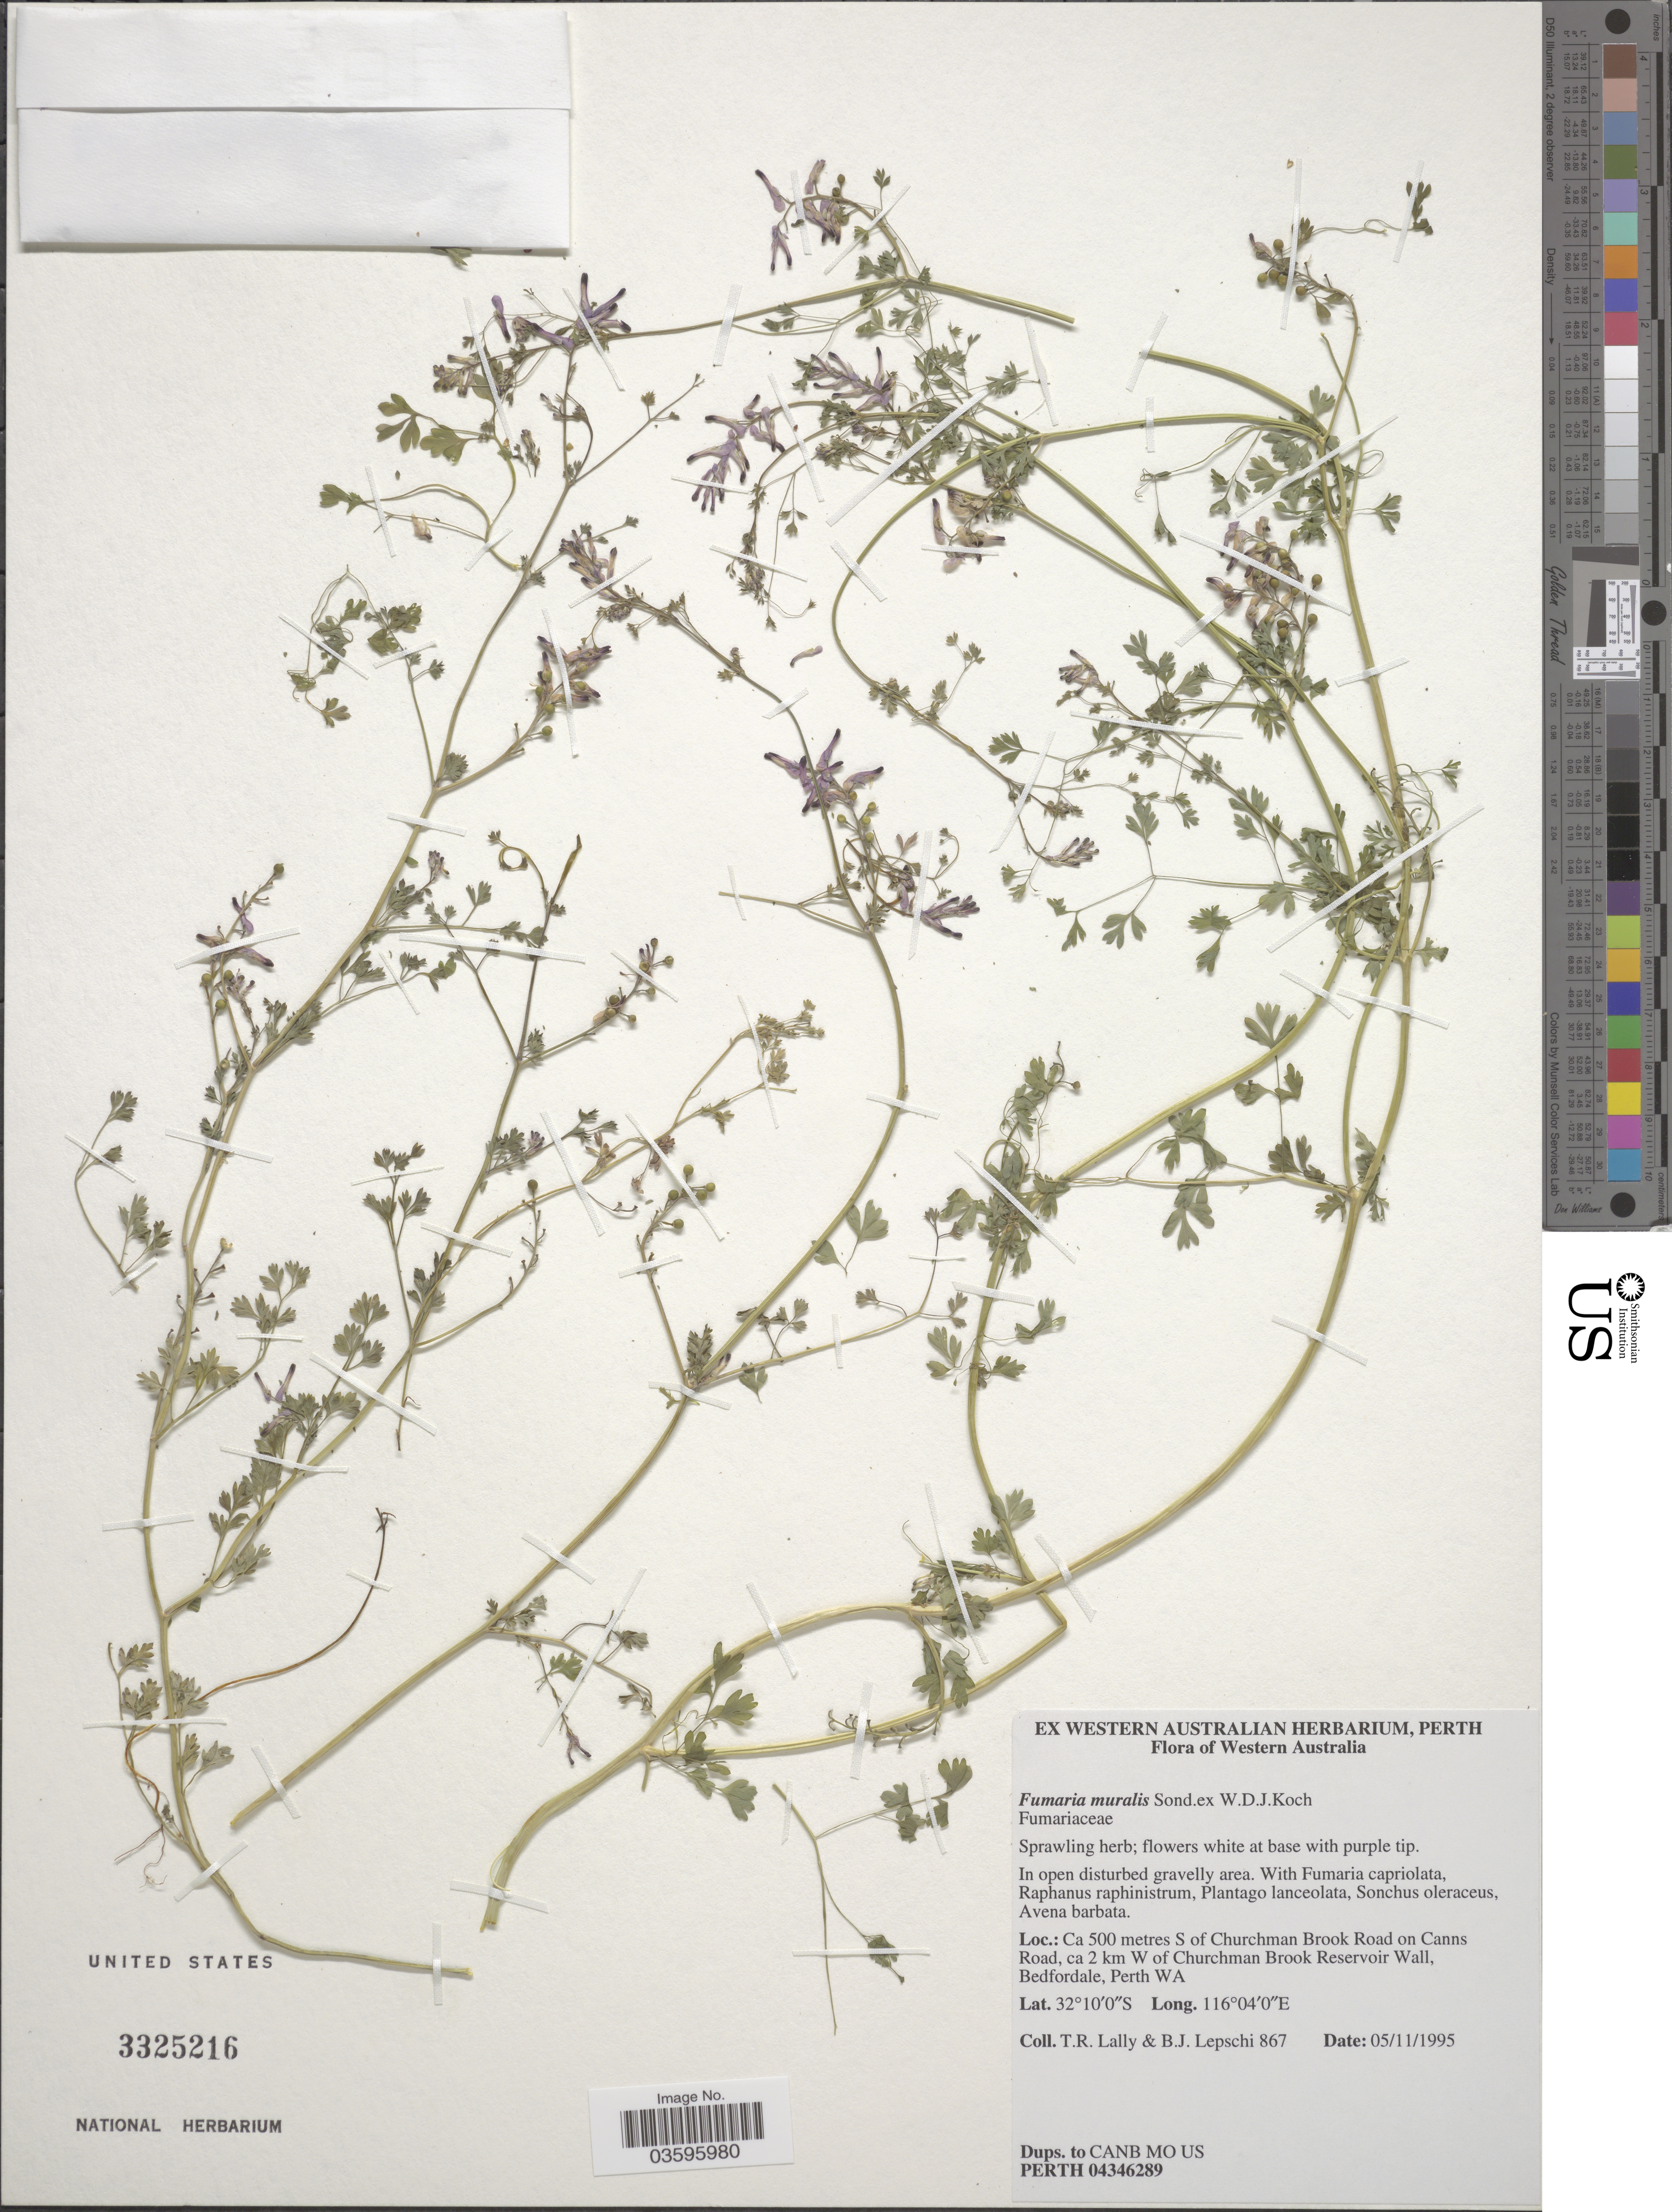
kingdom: Plantae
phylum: Tracheophyta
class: Magnoliopsida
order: Ranunculales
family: Papaveraceae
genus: Fumaria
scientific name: Fumaria muralis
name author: Sond. ex W.D.J. Koch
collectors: T. R. Lally & B. Lepschi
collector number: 867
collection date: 1995-11-05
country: Australia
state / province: Western Australia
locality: Ca 500 metres S of Churchman Brook Road on Canns Road, ca 2 km W of Churchman Brook Reservoir Wall, Bedfordale, Perth WA.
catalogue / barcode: US 3325216